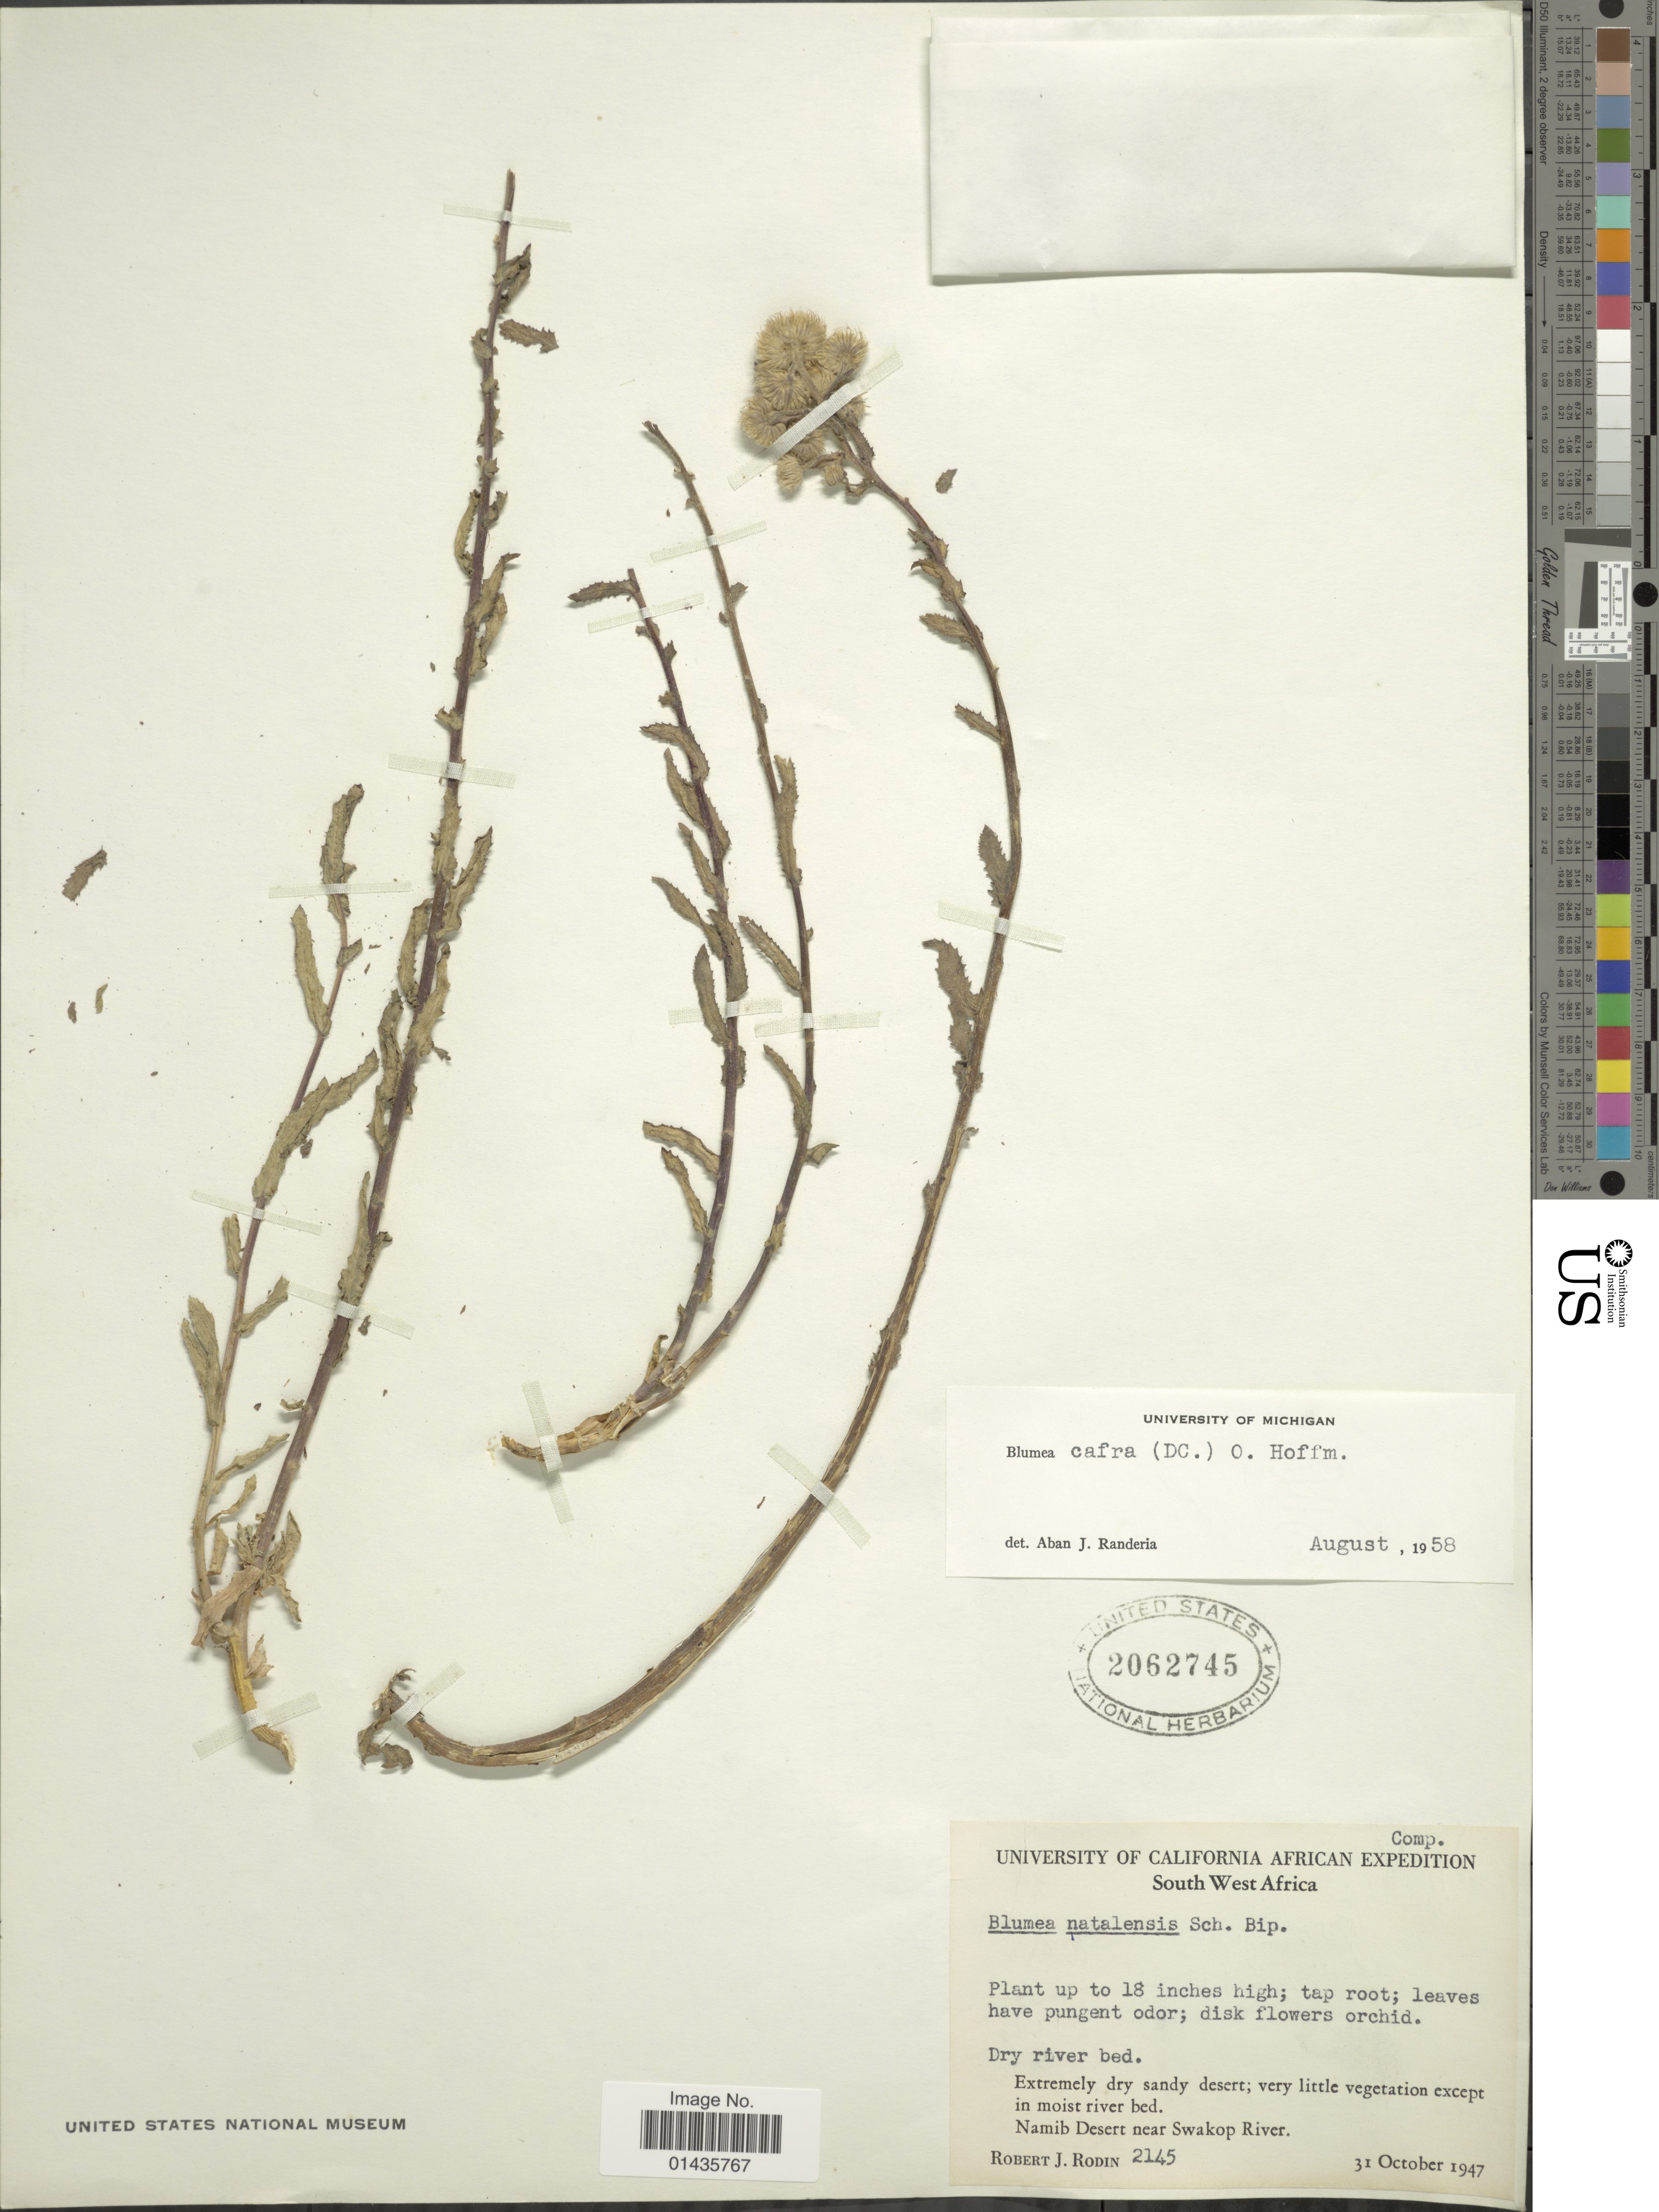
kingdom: Plantae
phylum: Tracheophyta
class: Magnoliopsida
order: Asterales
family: Asteraceae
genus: Doellia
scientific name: Doellia cafra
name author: (DC.) Anderb.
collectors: R. J. Rodin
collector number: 2145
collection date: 1947-10-31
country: Namibia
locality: South West Africa, Namib Desert near Swakop River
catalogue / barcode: US 2062745